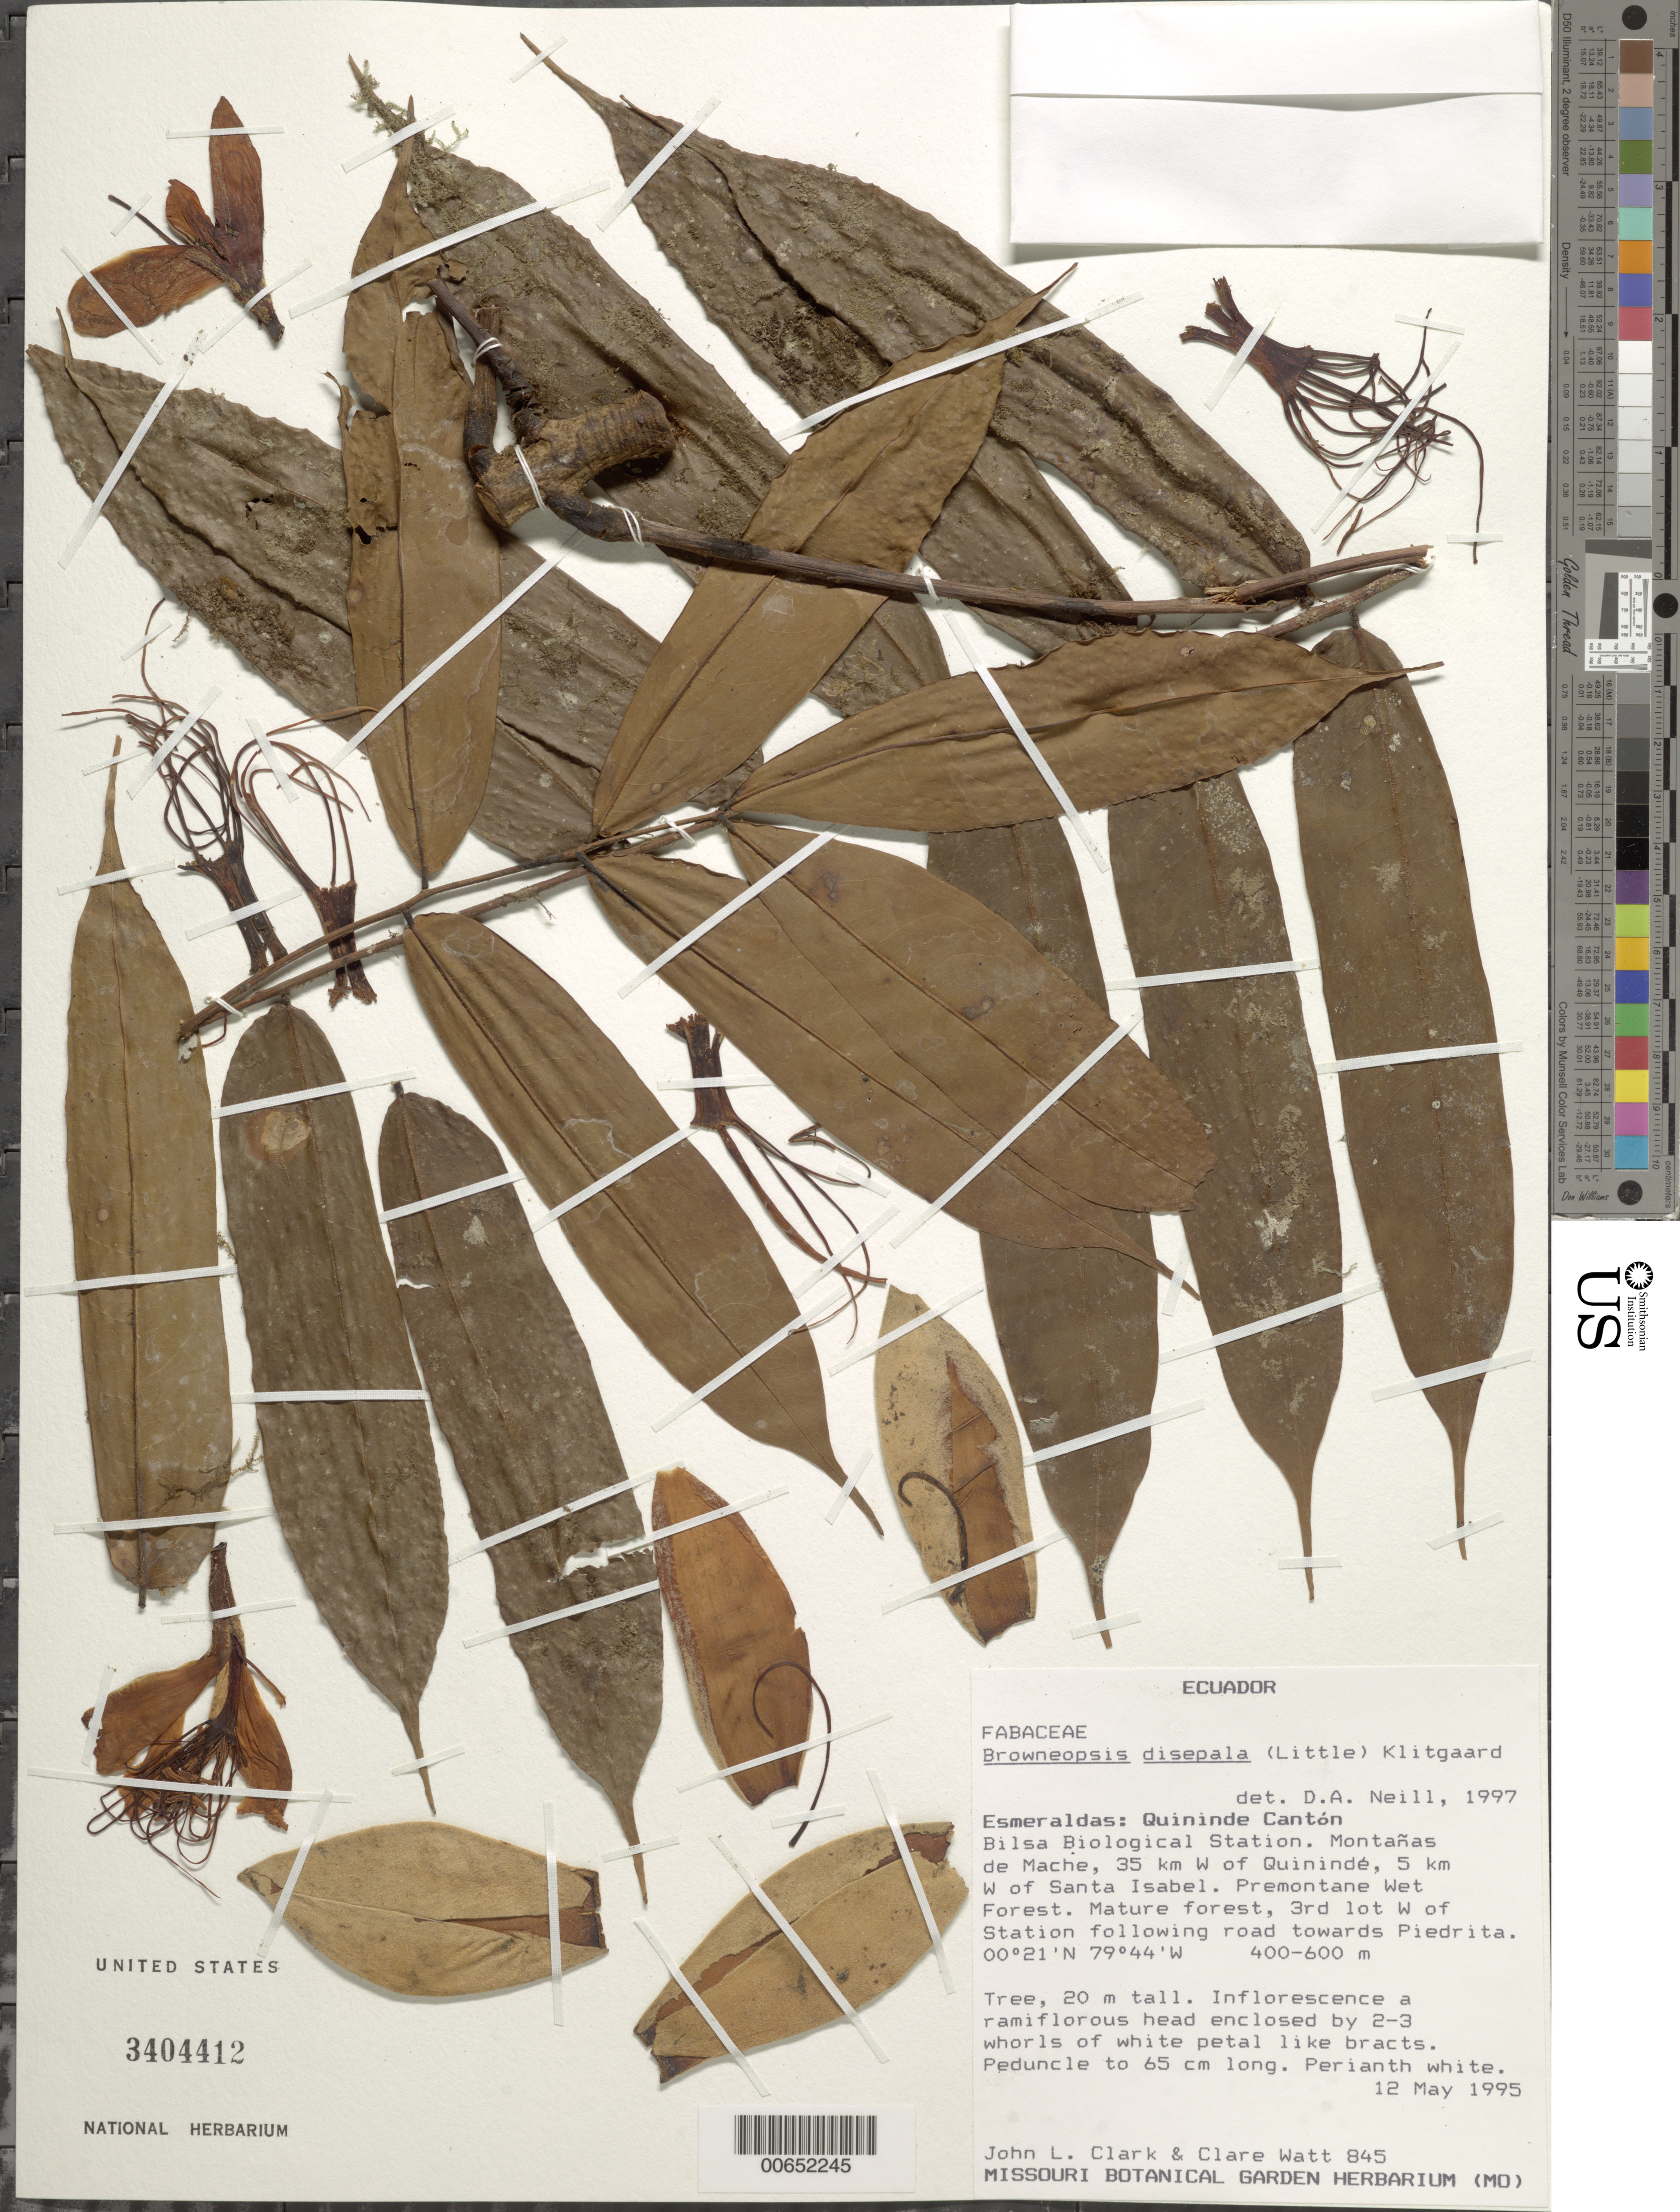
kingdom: Plantae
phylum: Tracheophyta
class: Magnoliopsida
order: Fabales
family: Fabaceae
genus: Browneopsis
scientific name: Browneopsis disepala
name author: (Little) Klitg.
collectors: J. L. Clark & C. Watt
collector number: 845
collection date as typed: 12 May 1995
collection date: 1995-05-12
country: Ecuador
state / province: Esmeraldas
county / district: Quinindé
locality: Bilsa Biological Station, W of Quininde, W of Santa Isabel, 3rd lot W of Station following road towards Piedrita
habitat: Premontane wet forest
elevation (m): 400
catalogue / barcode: US 3404412